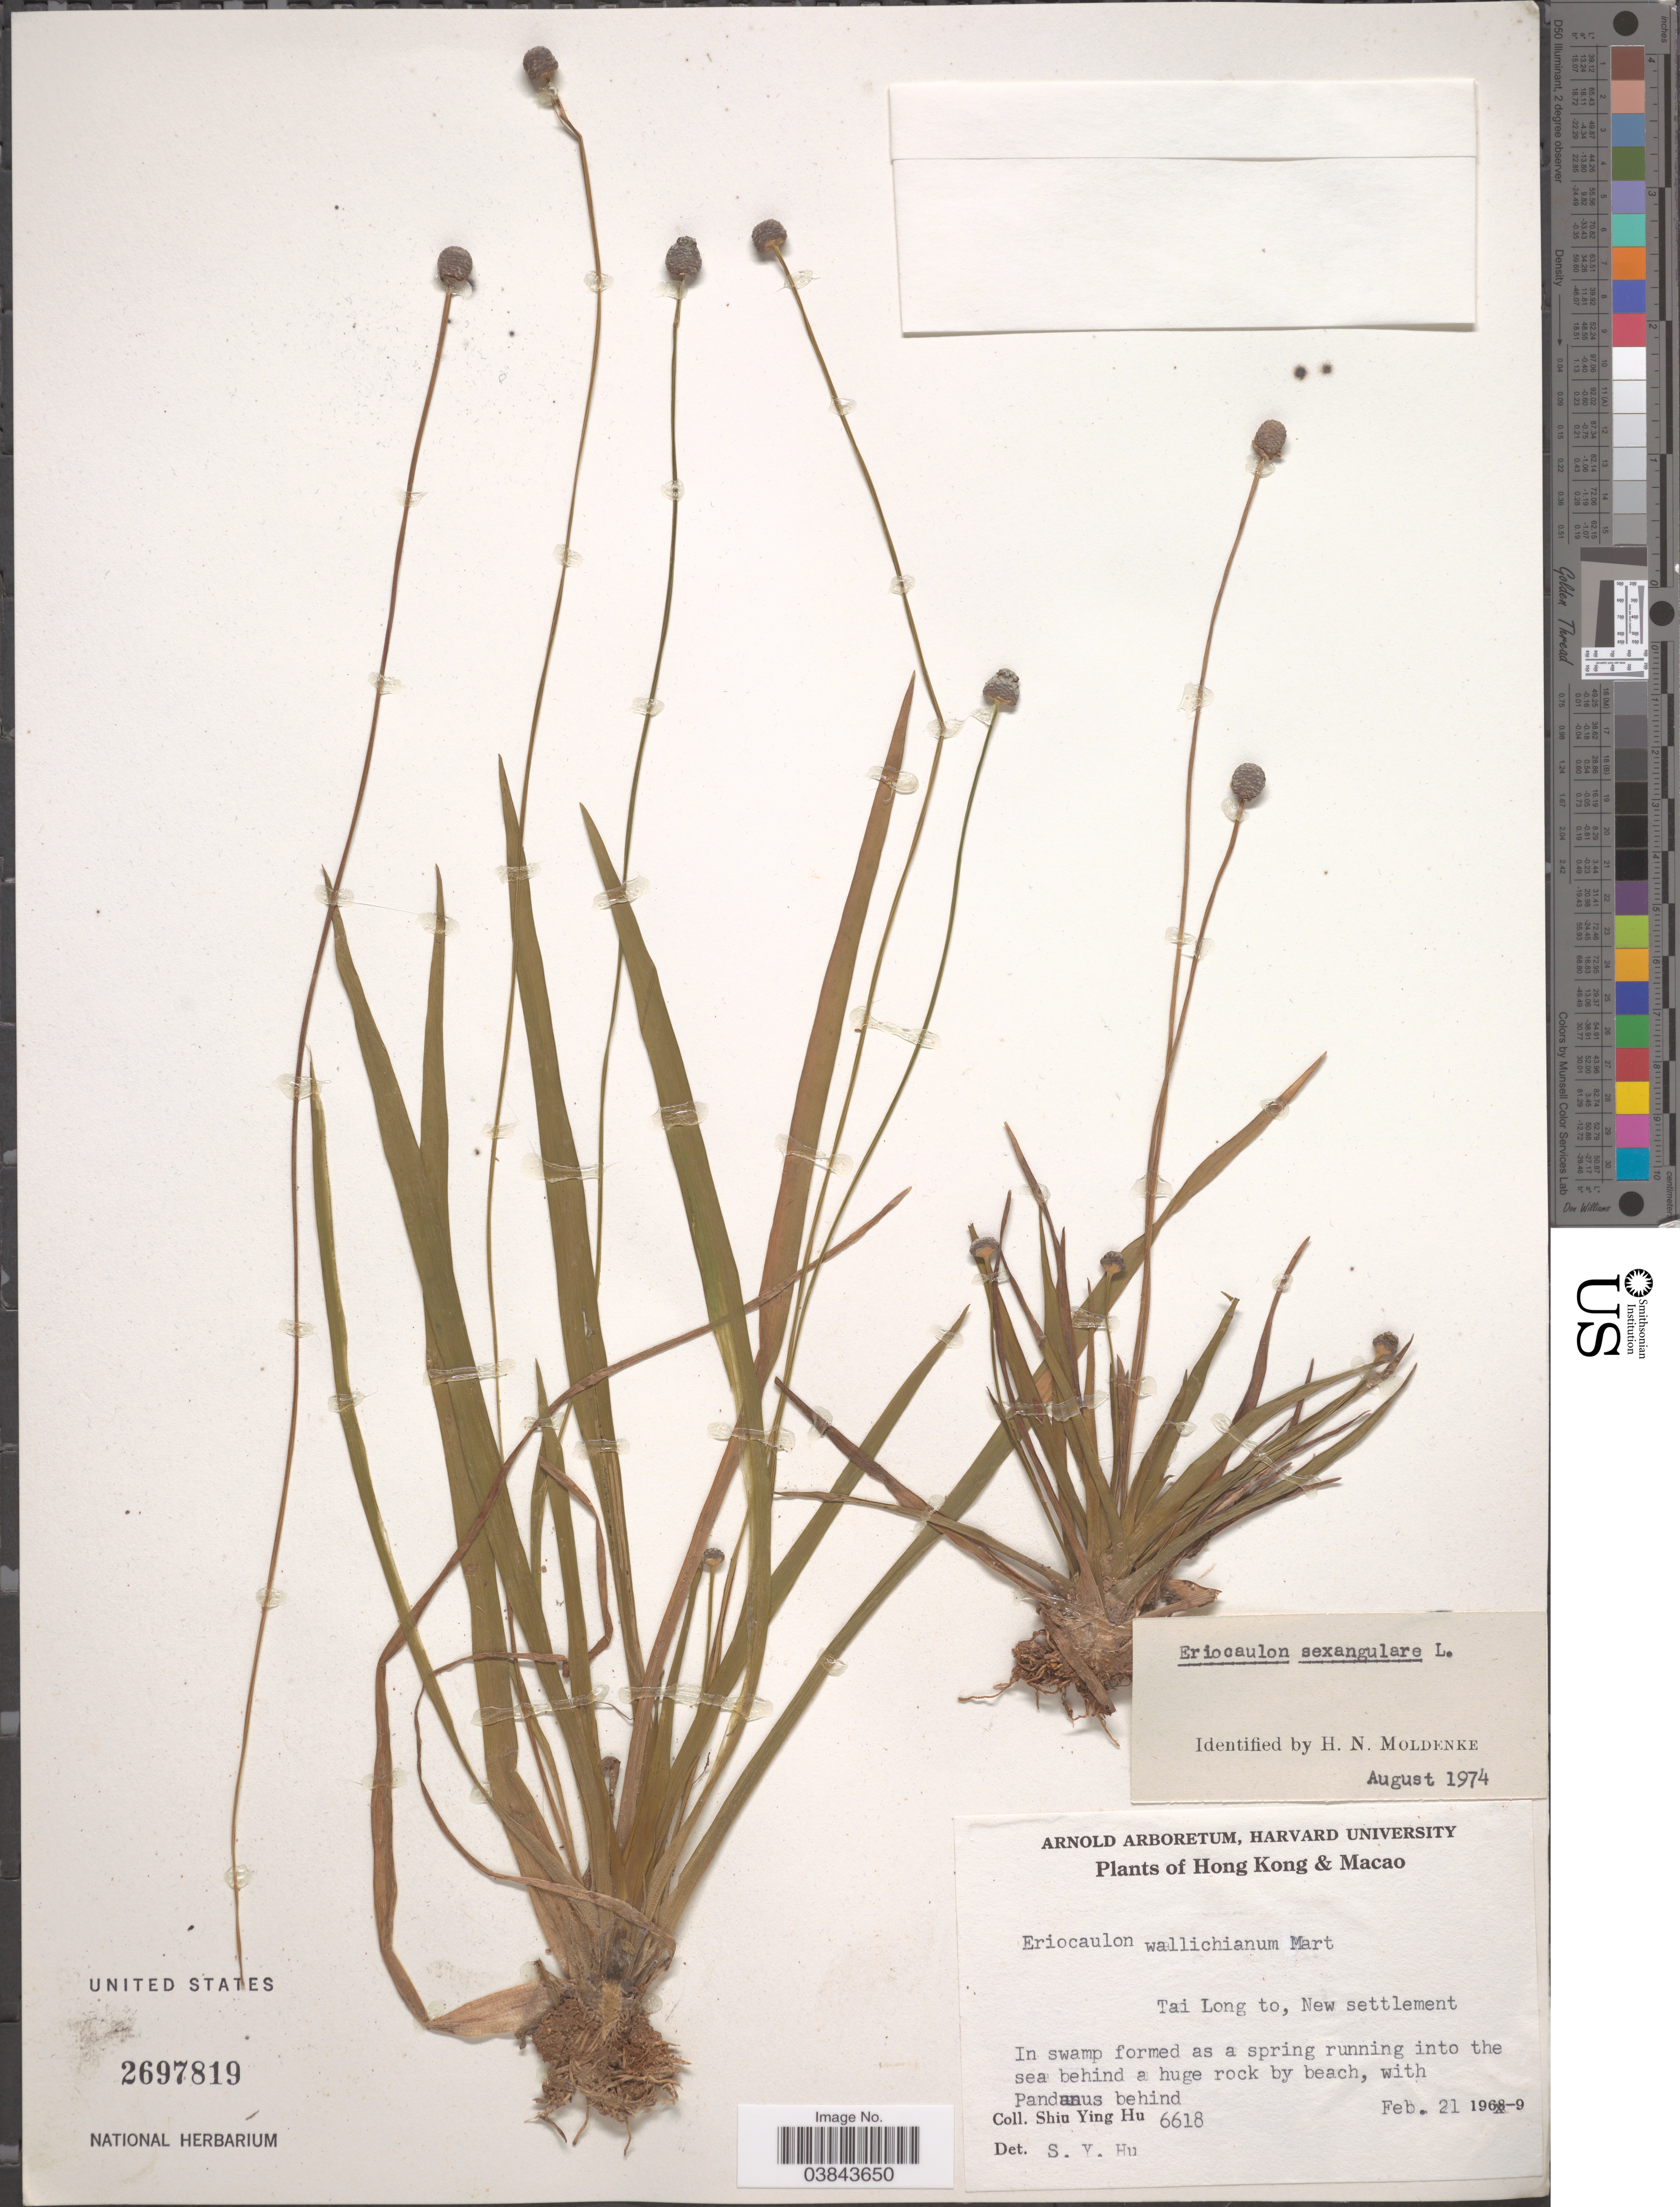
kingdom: Plantae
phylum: Tracheophyta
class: Liliopsida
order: Poales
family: Eriocaulaceae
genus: Eriocaulon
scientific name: Eriocaulon sexangulare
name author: L.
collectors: S. Y. Hu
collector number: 6618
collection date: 1969-02-21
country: China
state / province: Hong Kong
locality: Tai Long to, New settlement.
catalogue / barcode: US 2697819